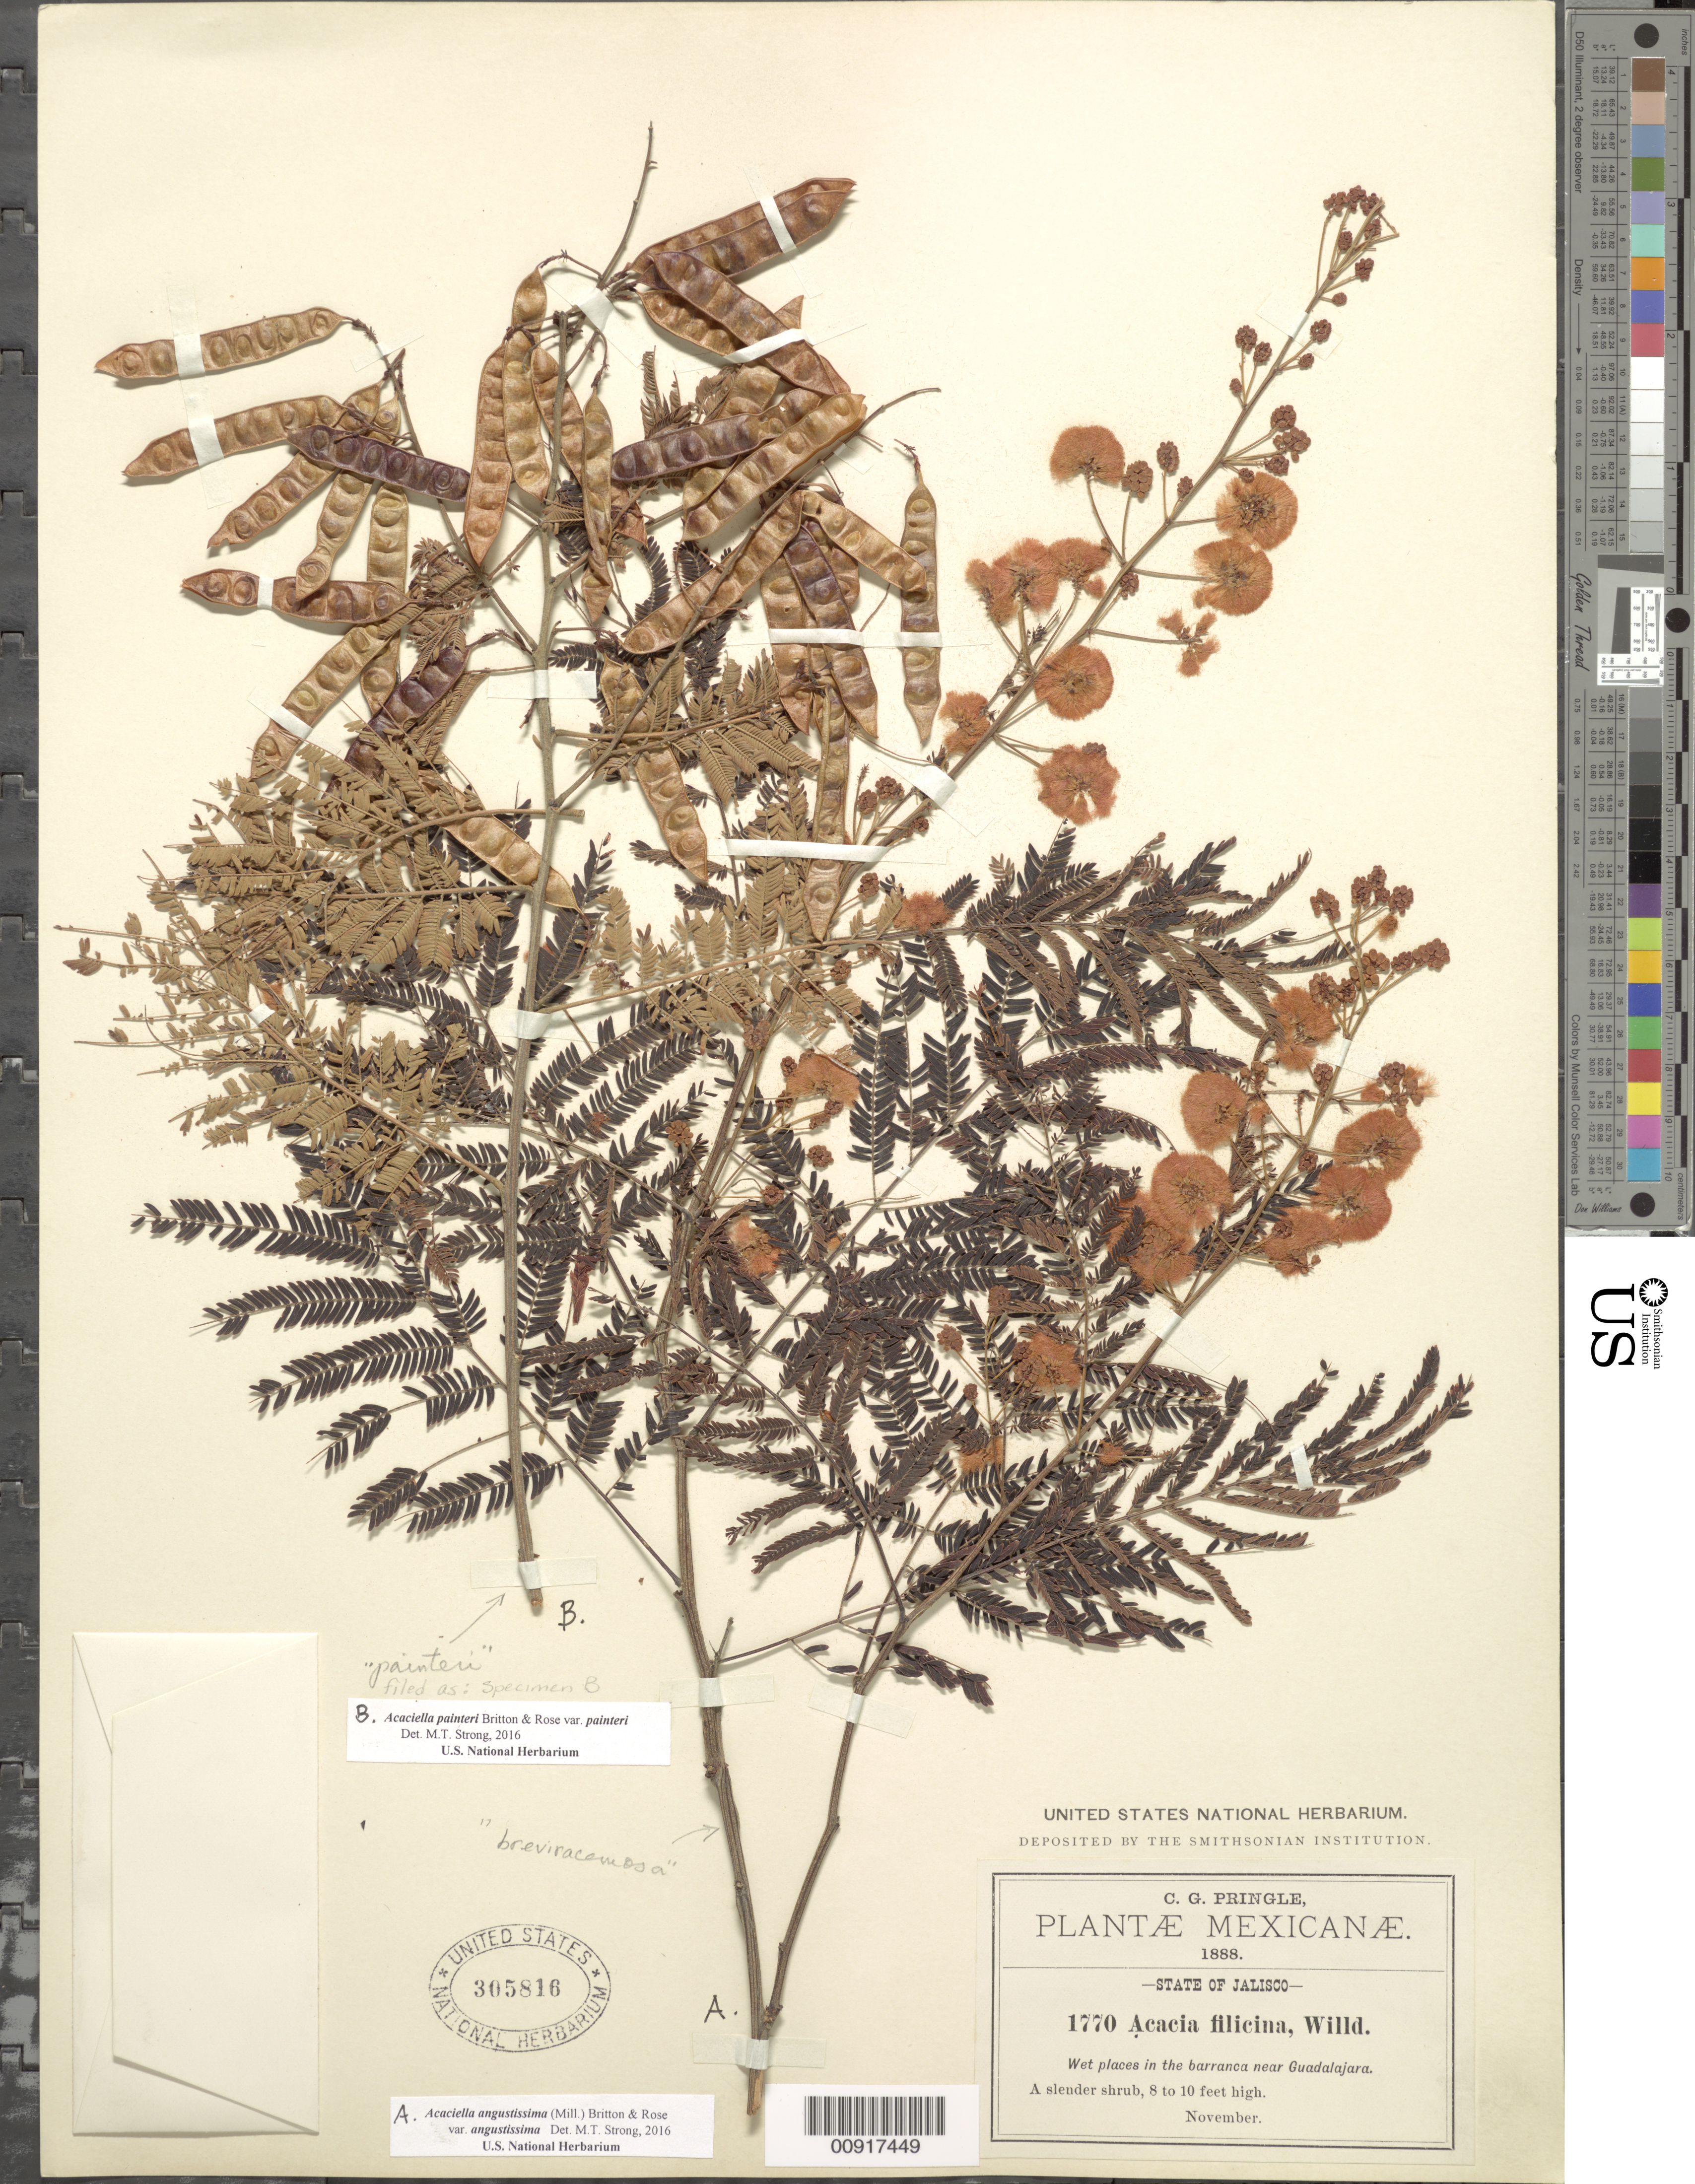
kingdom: Plantae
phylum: Tracheophyta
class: Magnoliopsida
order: Fabales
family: Fabaceae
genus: Acaciella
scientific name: Acaciella angustissima var. angustissima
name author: (Mill.) Britton & Rose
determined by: Strong, M. T., (US), Smithsonian Institution - National Museum of Natural History (UNITED STATES)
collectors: C. G. Pringle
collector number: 1770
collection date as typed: Nov 1888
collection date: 1888-11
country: Mexico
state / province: Jalisco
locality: In the barranca near Guadalajara, State of Jalisco.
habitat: Wet places in barranca.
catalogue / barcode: US 305816-2